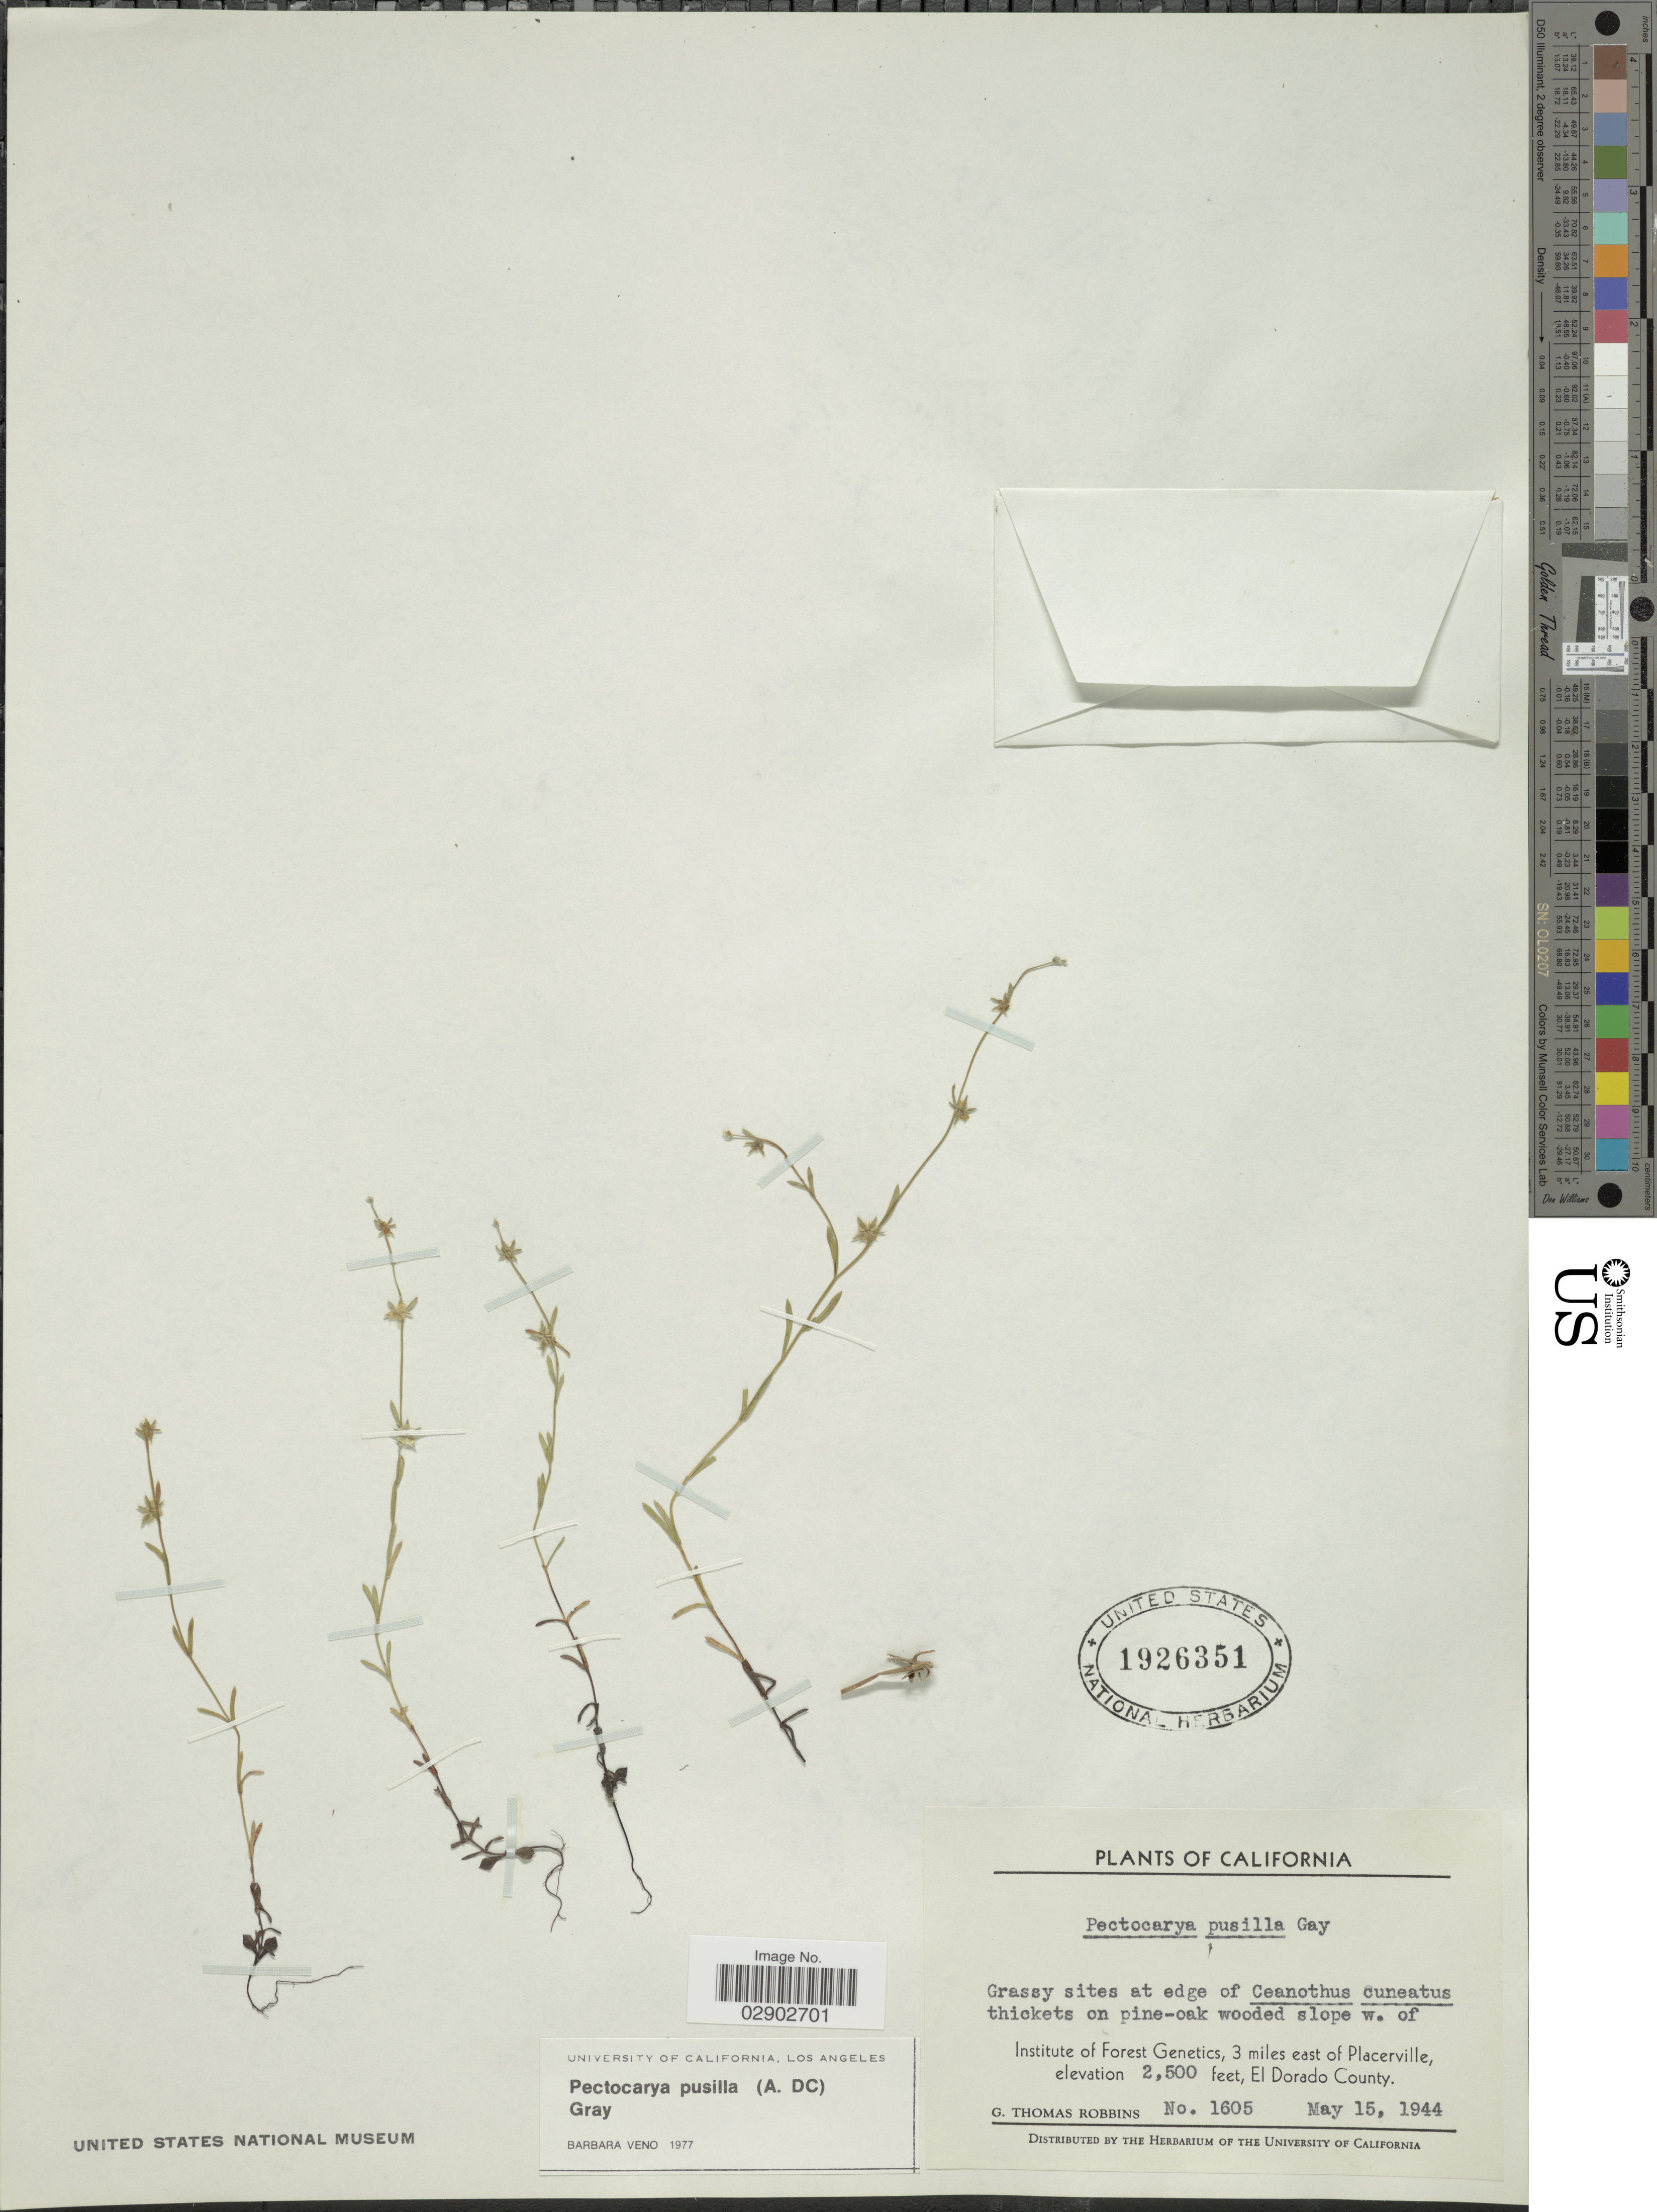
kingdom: Plantae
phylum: Tracheophyta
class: Magnoliopsida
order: Boraginales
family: Boraginaceae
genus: Pectocarya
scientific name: Pectocarya pusilla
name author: (A. DC.) A. Gray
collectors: G. T. Robbins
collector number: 1605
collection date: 1944-05-15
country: United States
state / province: California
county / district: El Dorado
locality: Thickets on pine-oak wooded slope w. of Institute of Forest Genetics, 3 miles east of Placerville, El Dorado County.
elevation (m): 762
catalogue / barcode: US 1926351